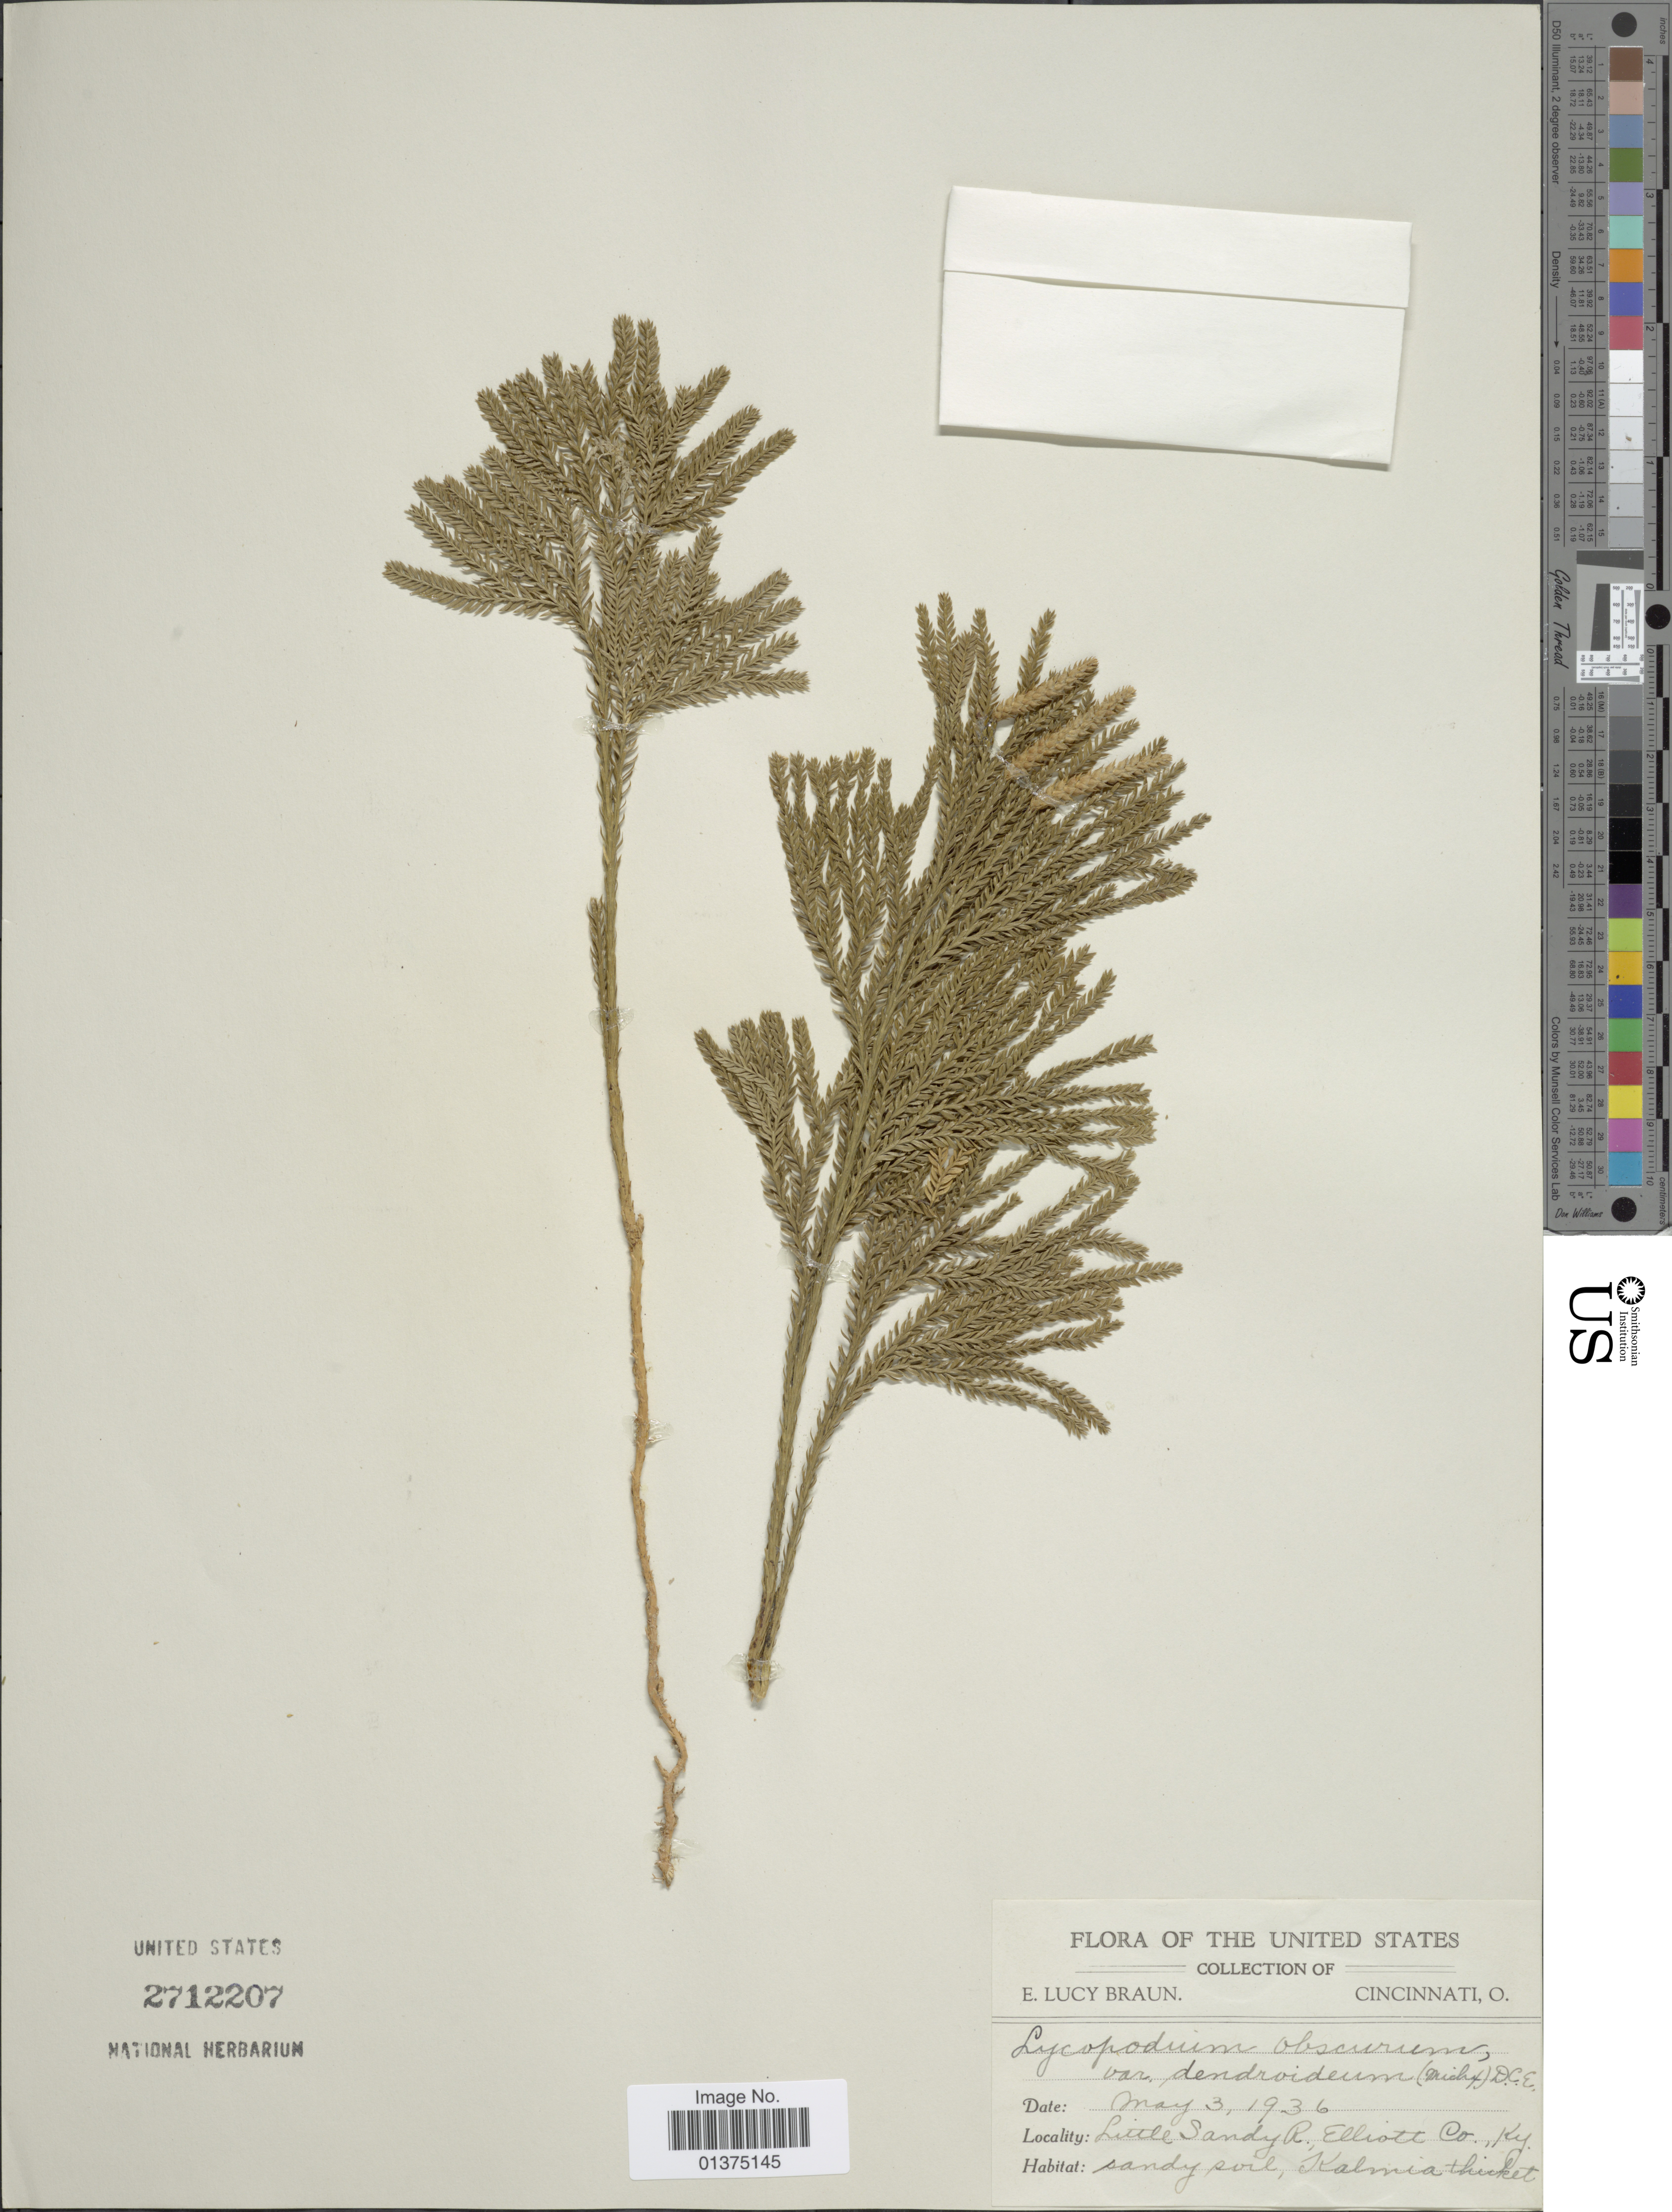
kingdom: Plantae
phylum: Tracheophyta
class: Lycopodiopsida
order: Lycopodiales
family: Lycopodiaceae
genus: Dendrolycopodium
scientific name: Dendrolycopodium dendroideum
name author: (Michx.) A. Haines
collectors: E. L. Braun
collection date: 1936-05-03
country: United States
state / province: Kentucky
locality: Little Sandy R Elliot Co.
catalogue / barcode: US 2712207